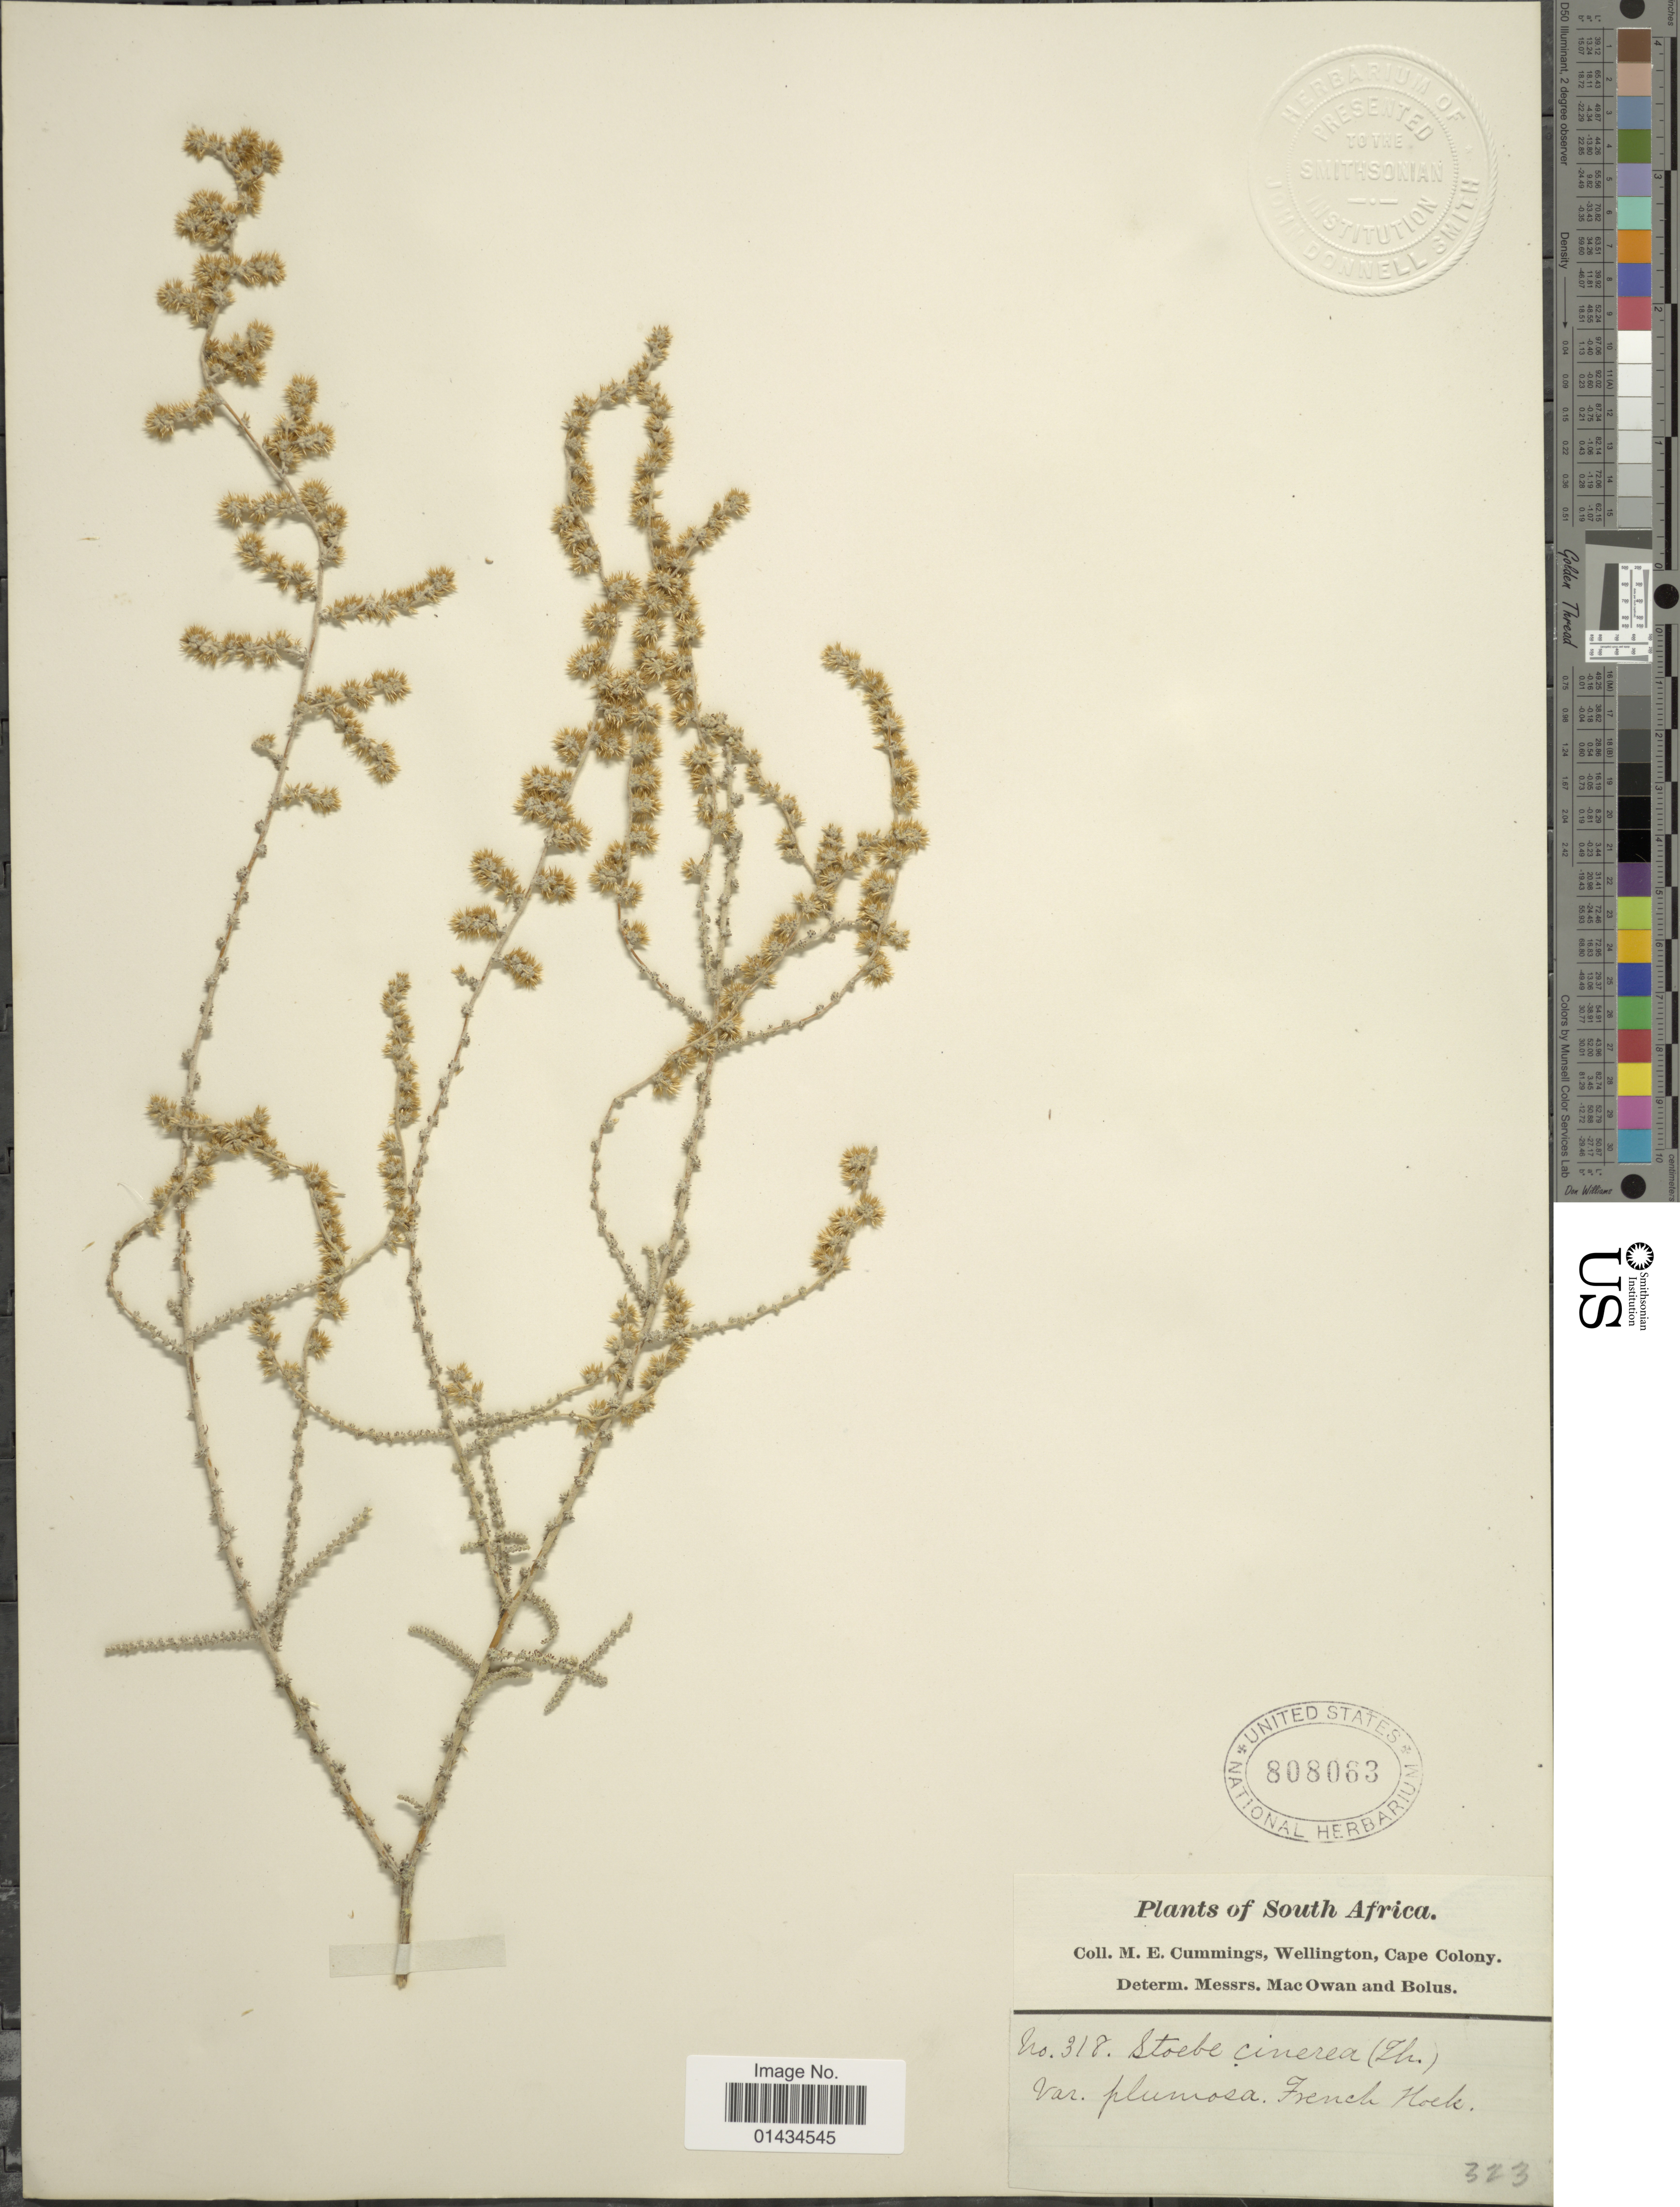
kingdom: Plantae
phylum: Tracheophyta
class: Magnoliopsida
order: Asterales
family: Asteraceae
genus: Stoebe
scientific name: Stoebe cinerea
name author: (L.) Thunb.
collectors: M. E. Cummings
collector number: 318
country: South Africa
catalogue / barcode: US 808063